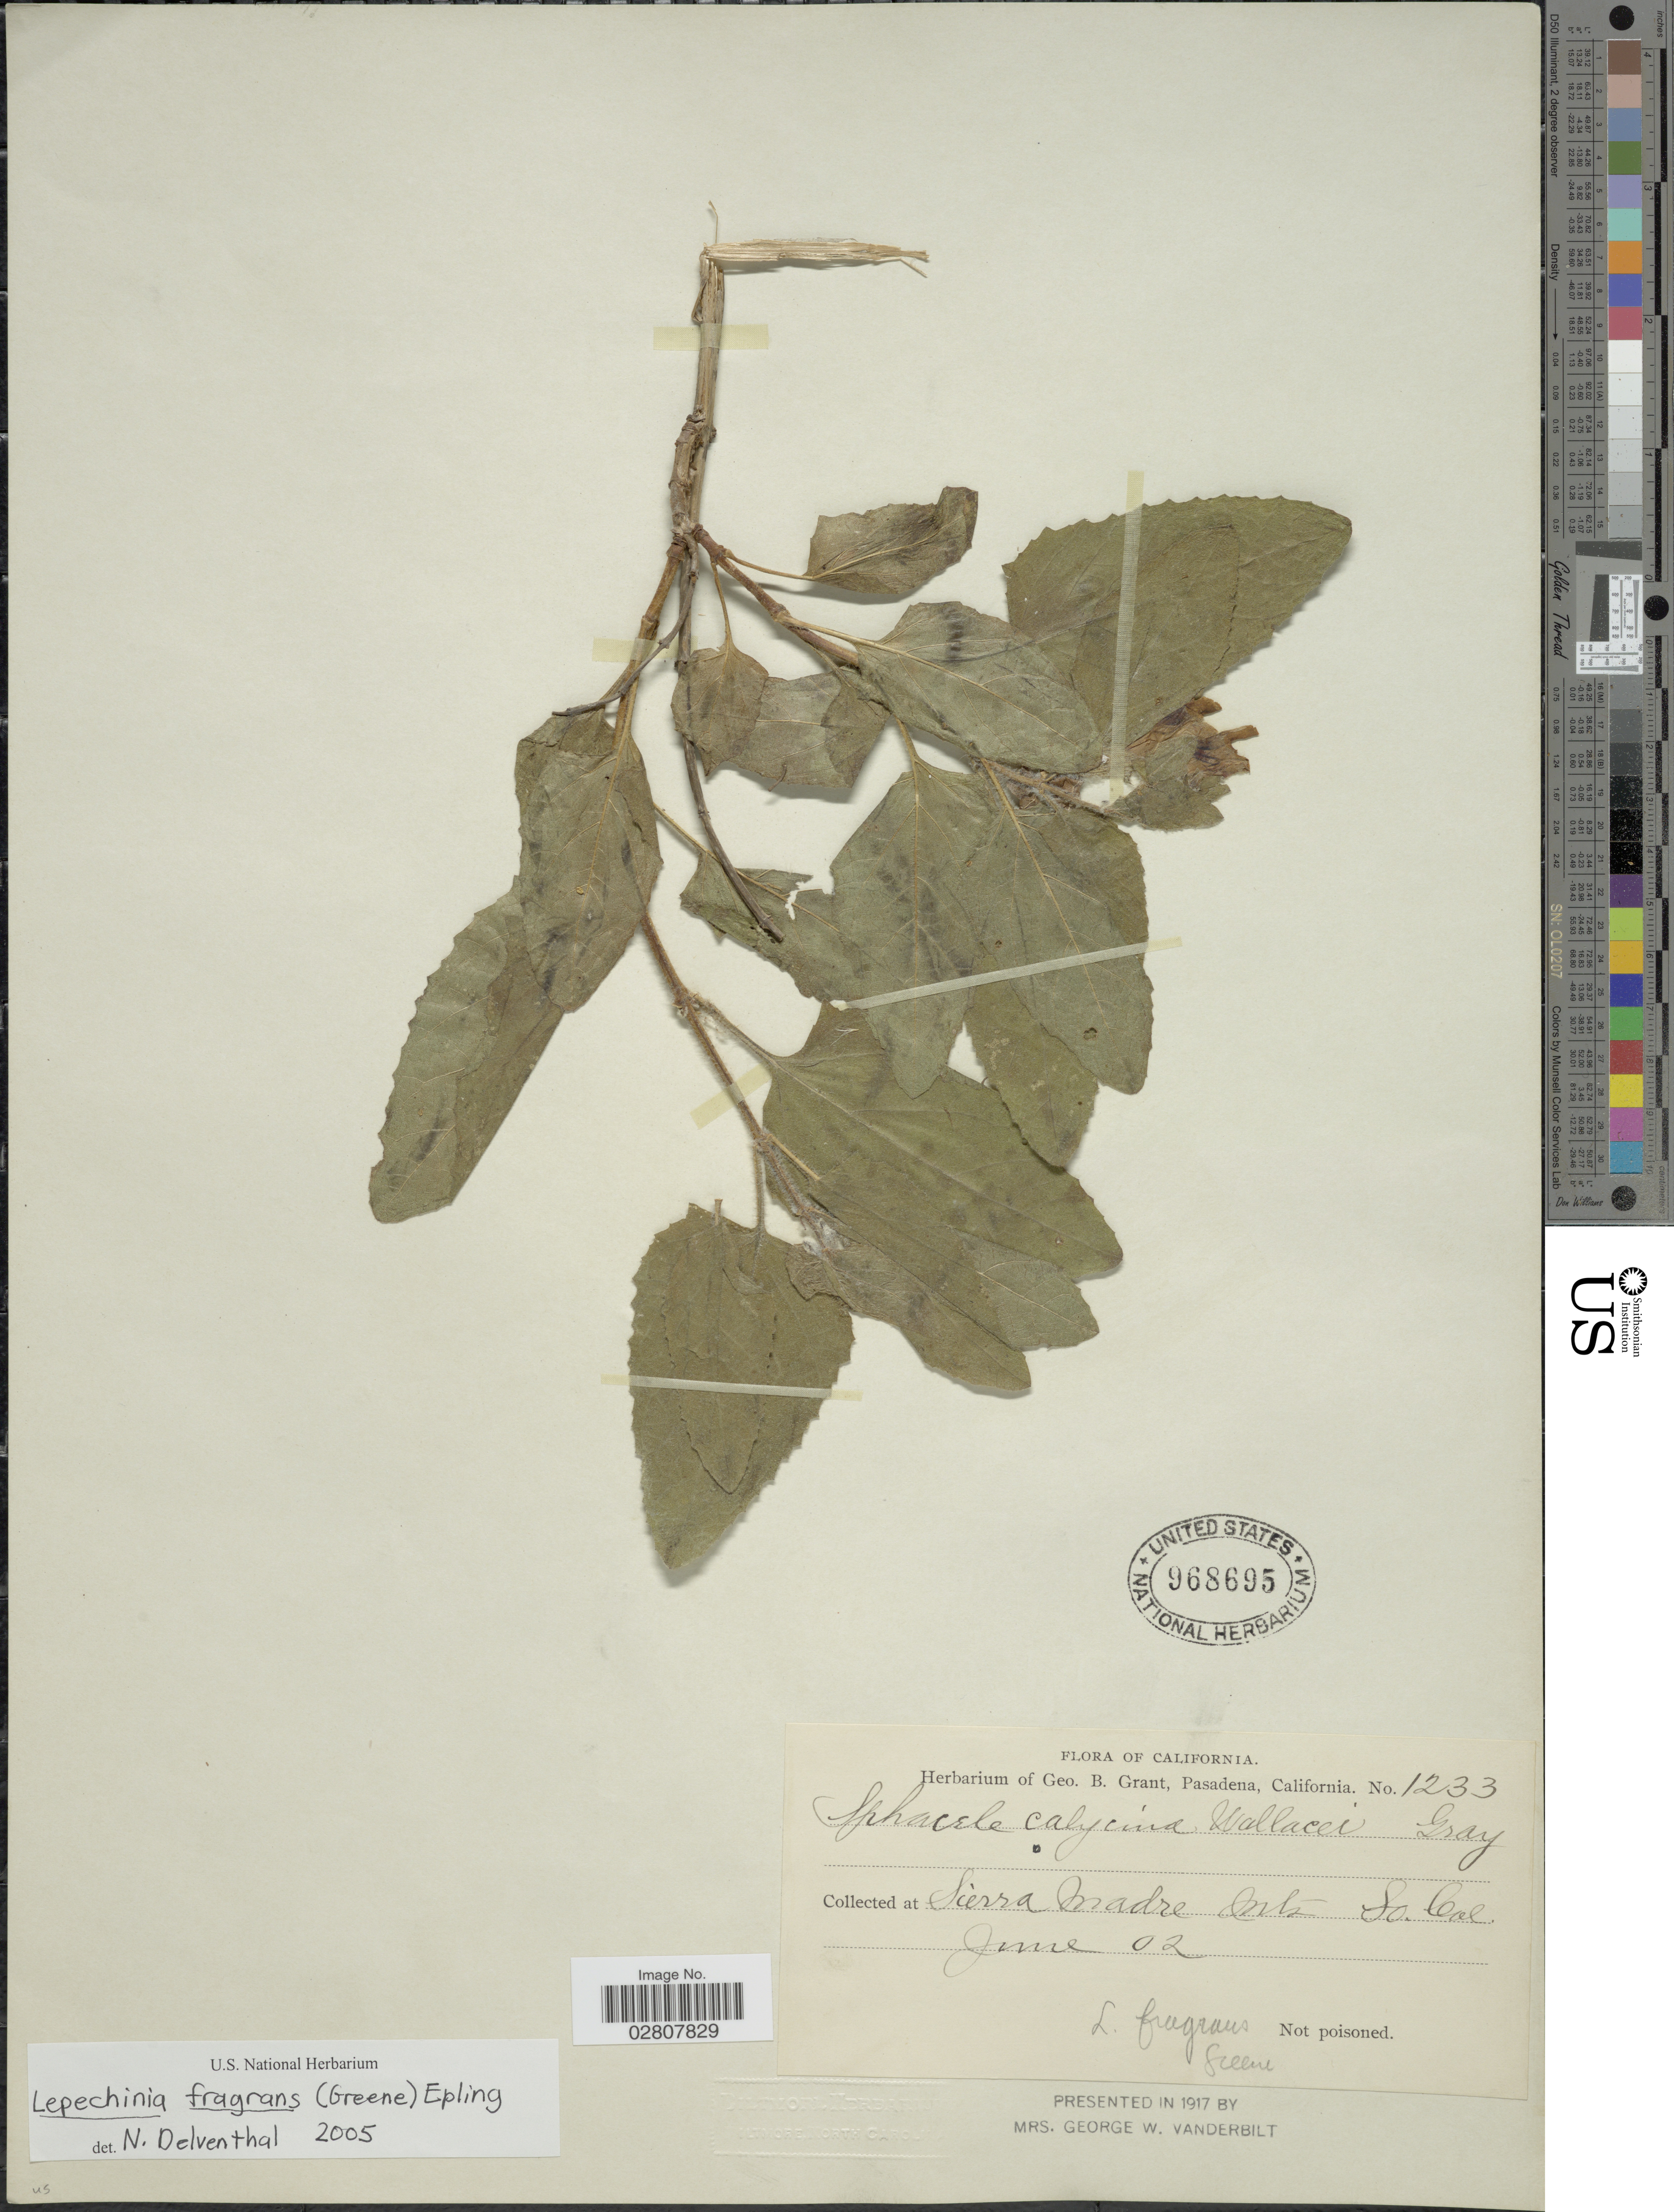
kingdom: Plantae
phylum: Tracheophyta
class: Magnoliopsida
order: Lamiales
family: Lamiaceae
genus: Lepechinia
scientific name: Lepechinia fragrans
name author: Epling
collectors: ex herb. Geo. B. Grant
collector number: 1233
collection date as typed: Transcribed d/m/y: /6/2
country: United States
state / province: California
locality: Sierra Madre Mts. So. Cal.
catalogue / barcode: US 968695